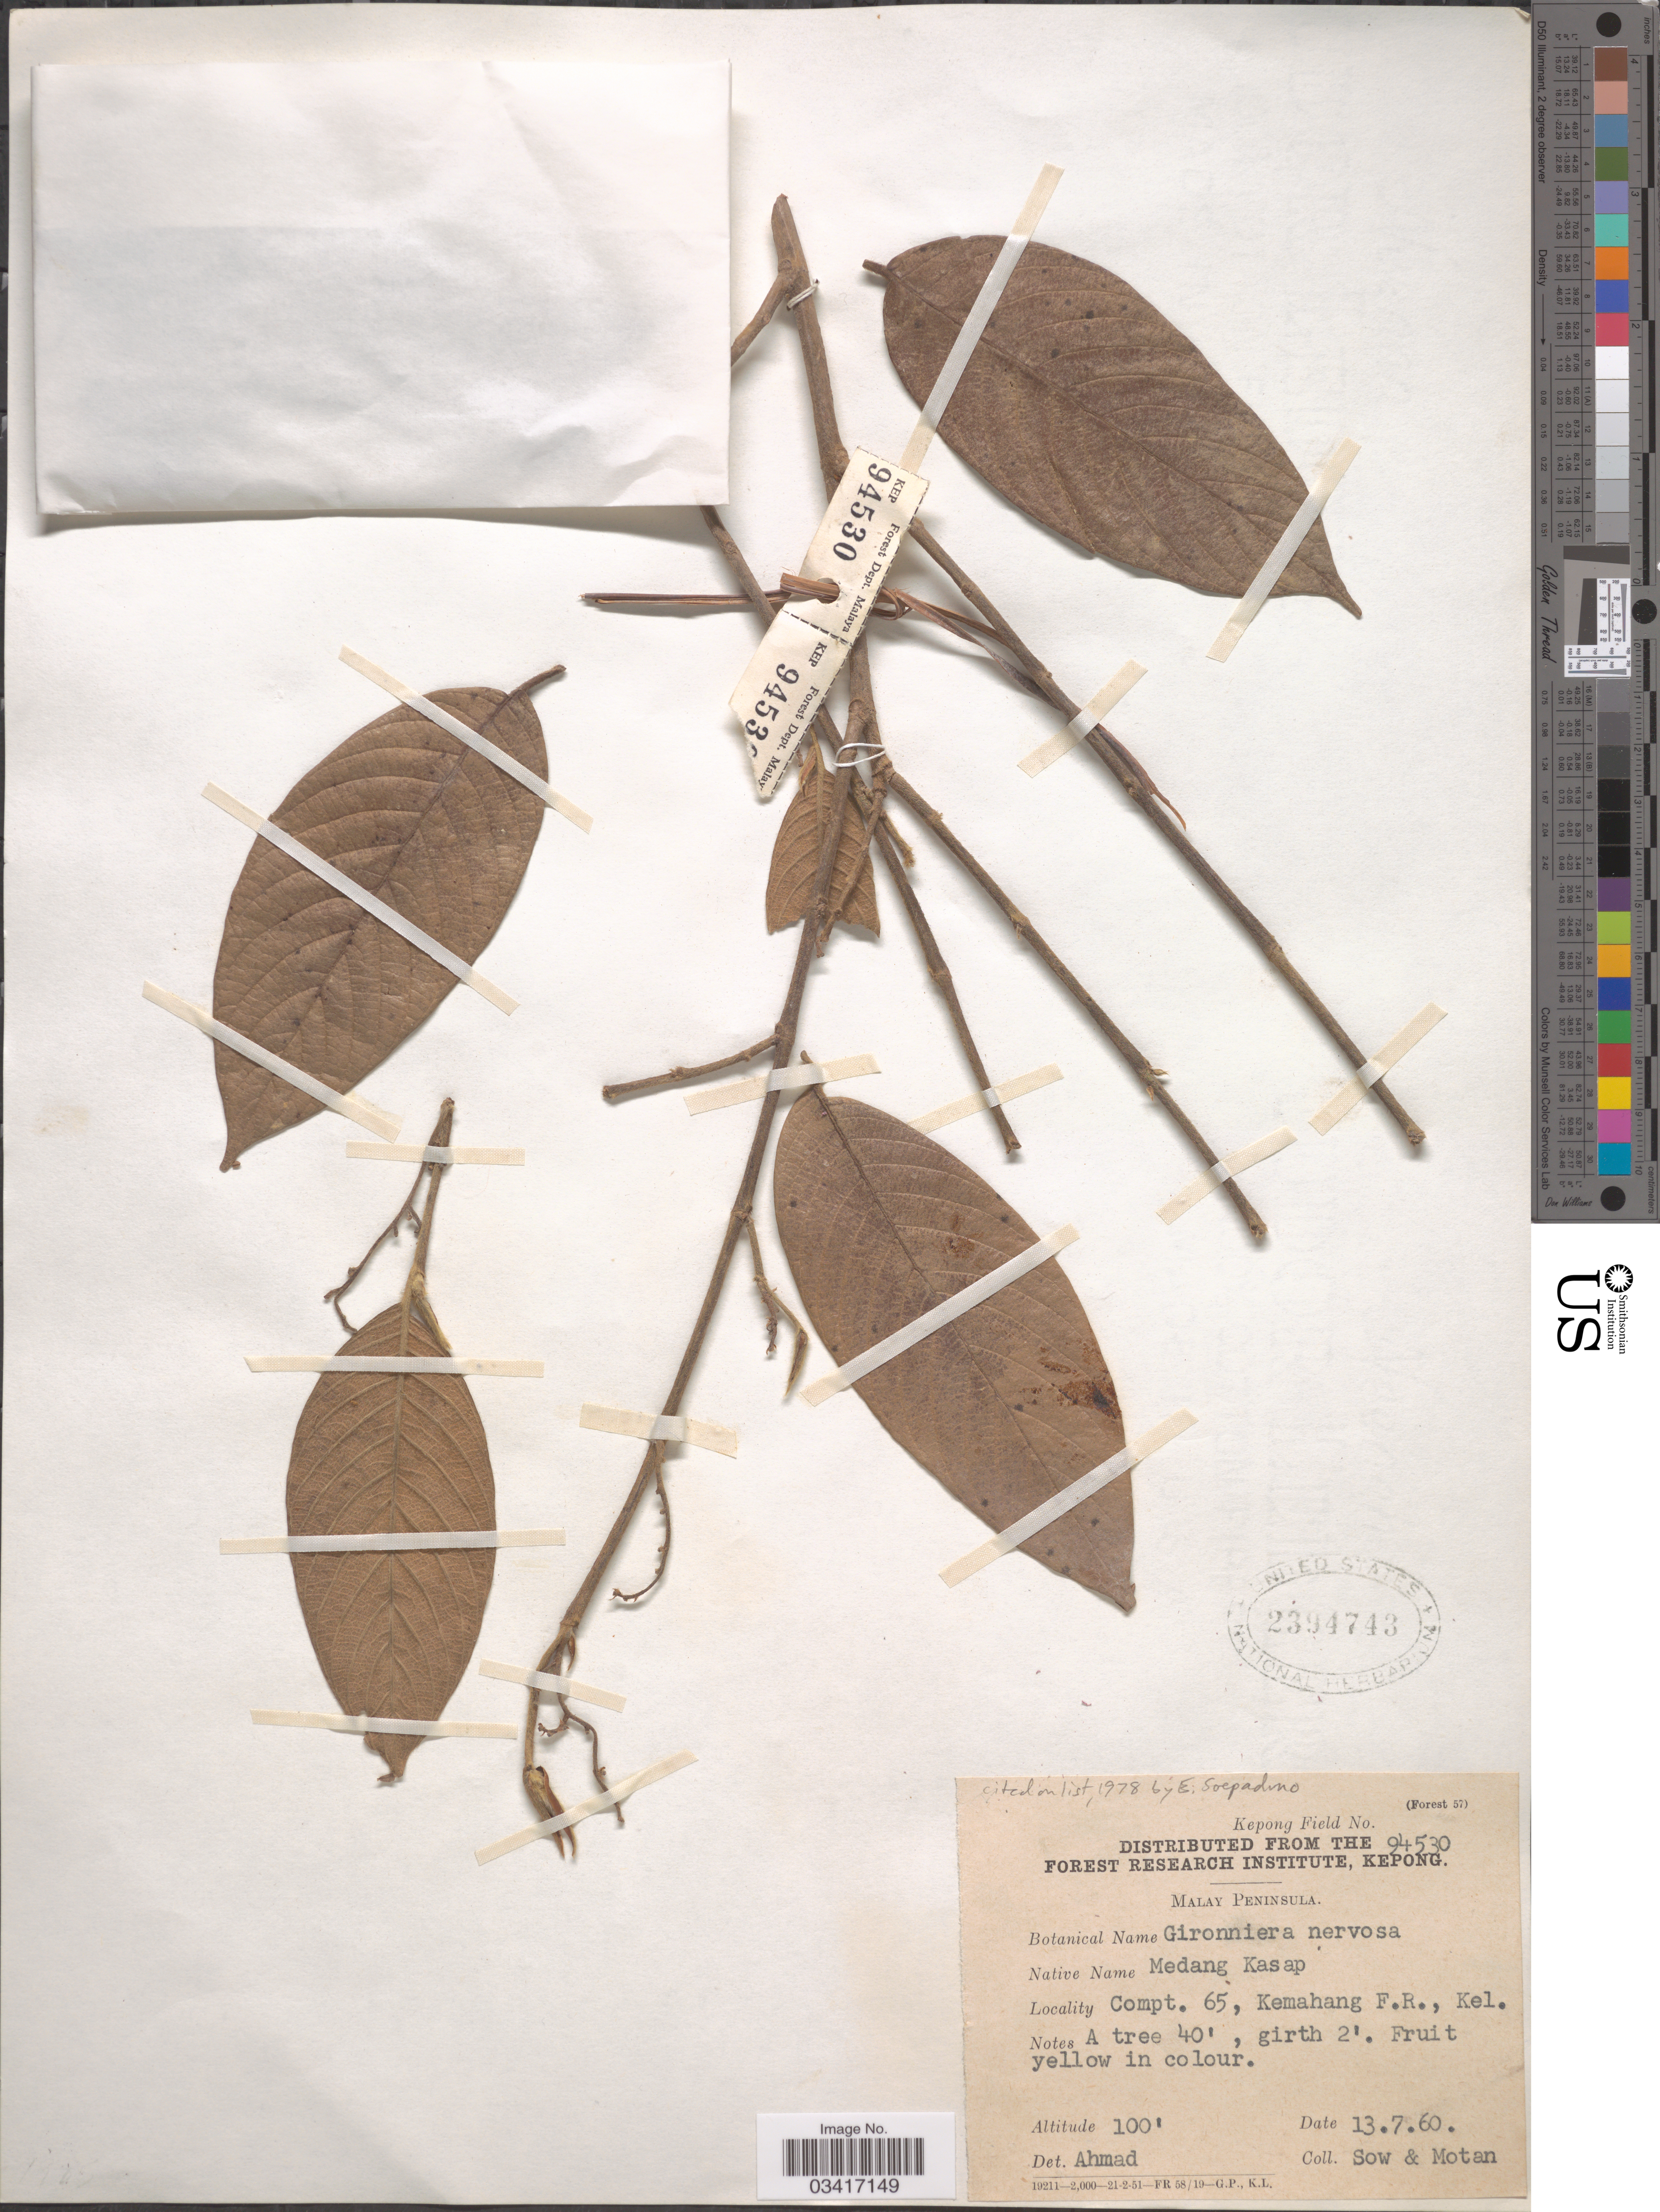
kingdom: Plantae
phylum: Tracheophyta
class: Magnoliopsida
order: Rosales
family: Cannabaceae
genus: Gironniera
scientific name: Gironniera nervosa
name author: Planch.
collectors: -. Sow & -. Motan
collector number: Kepong Field 94530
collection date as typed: Transcribed d/m/y: 13/7/60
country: Malaysia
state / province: Kelantan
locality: Compt. 65, Kemahang F.R., Kel.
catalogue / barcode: US 2394743